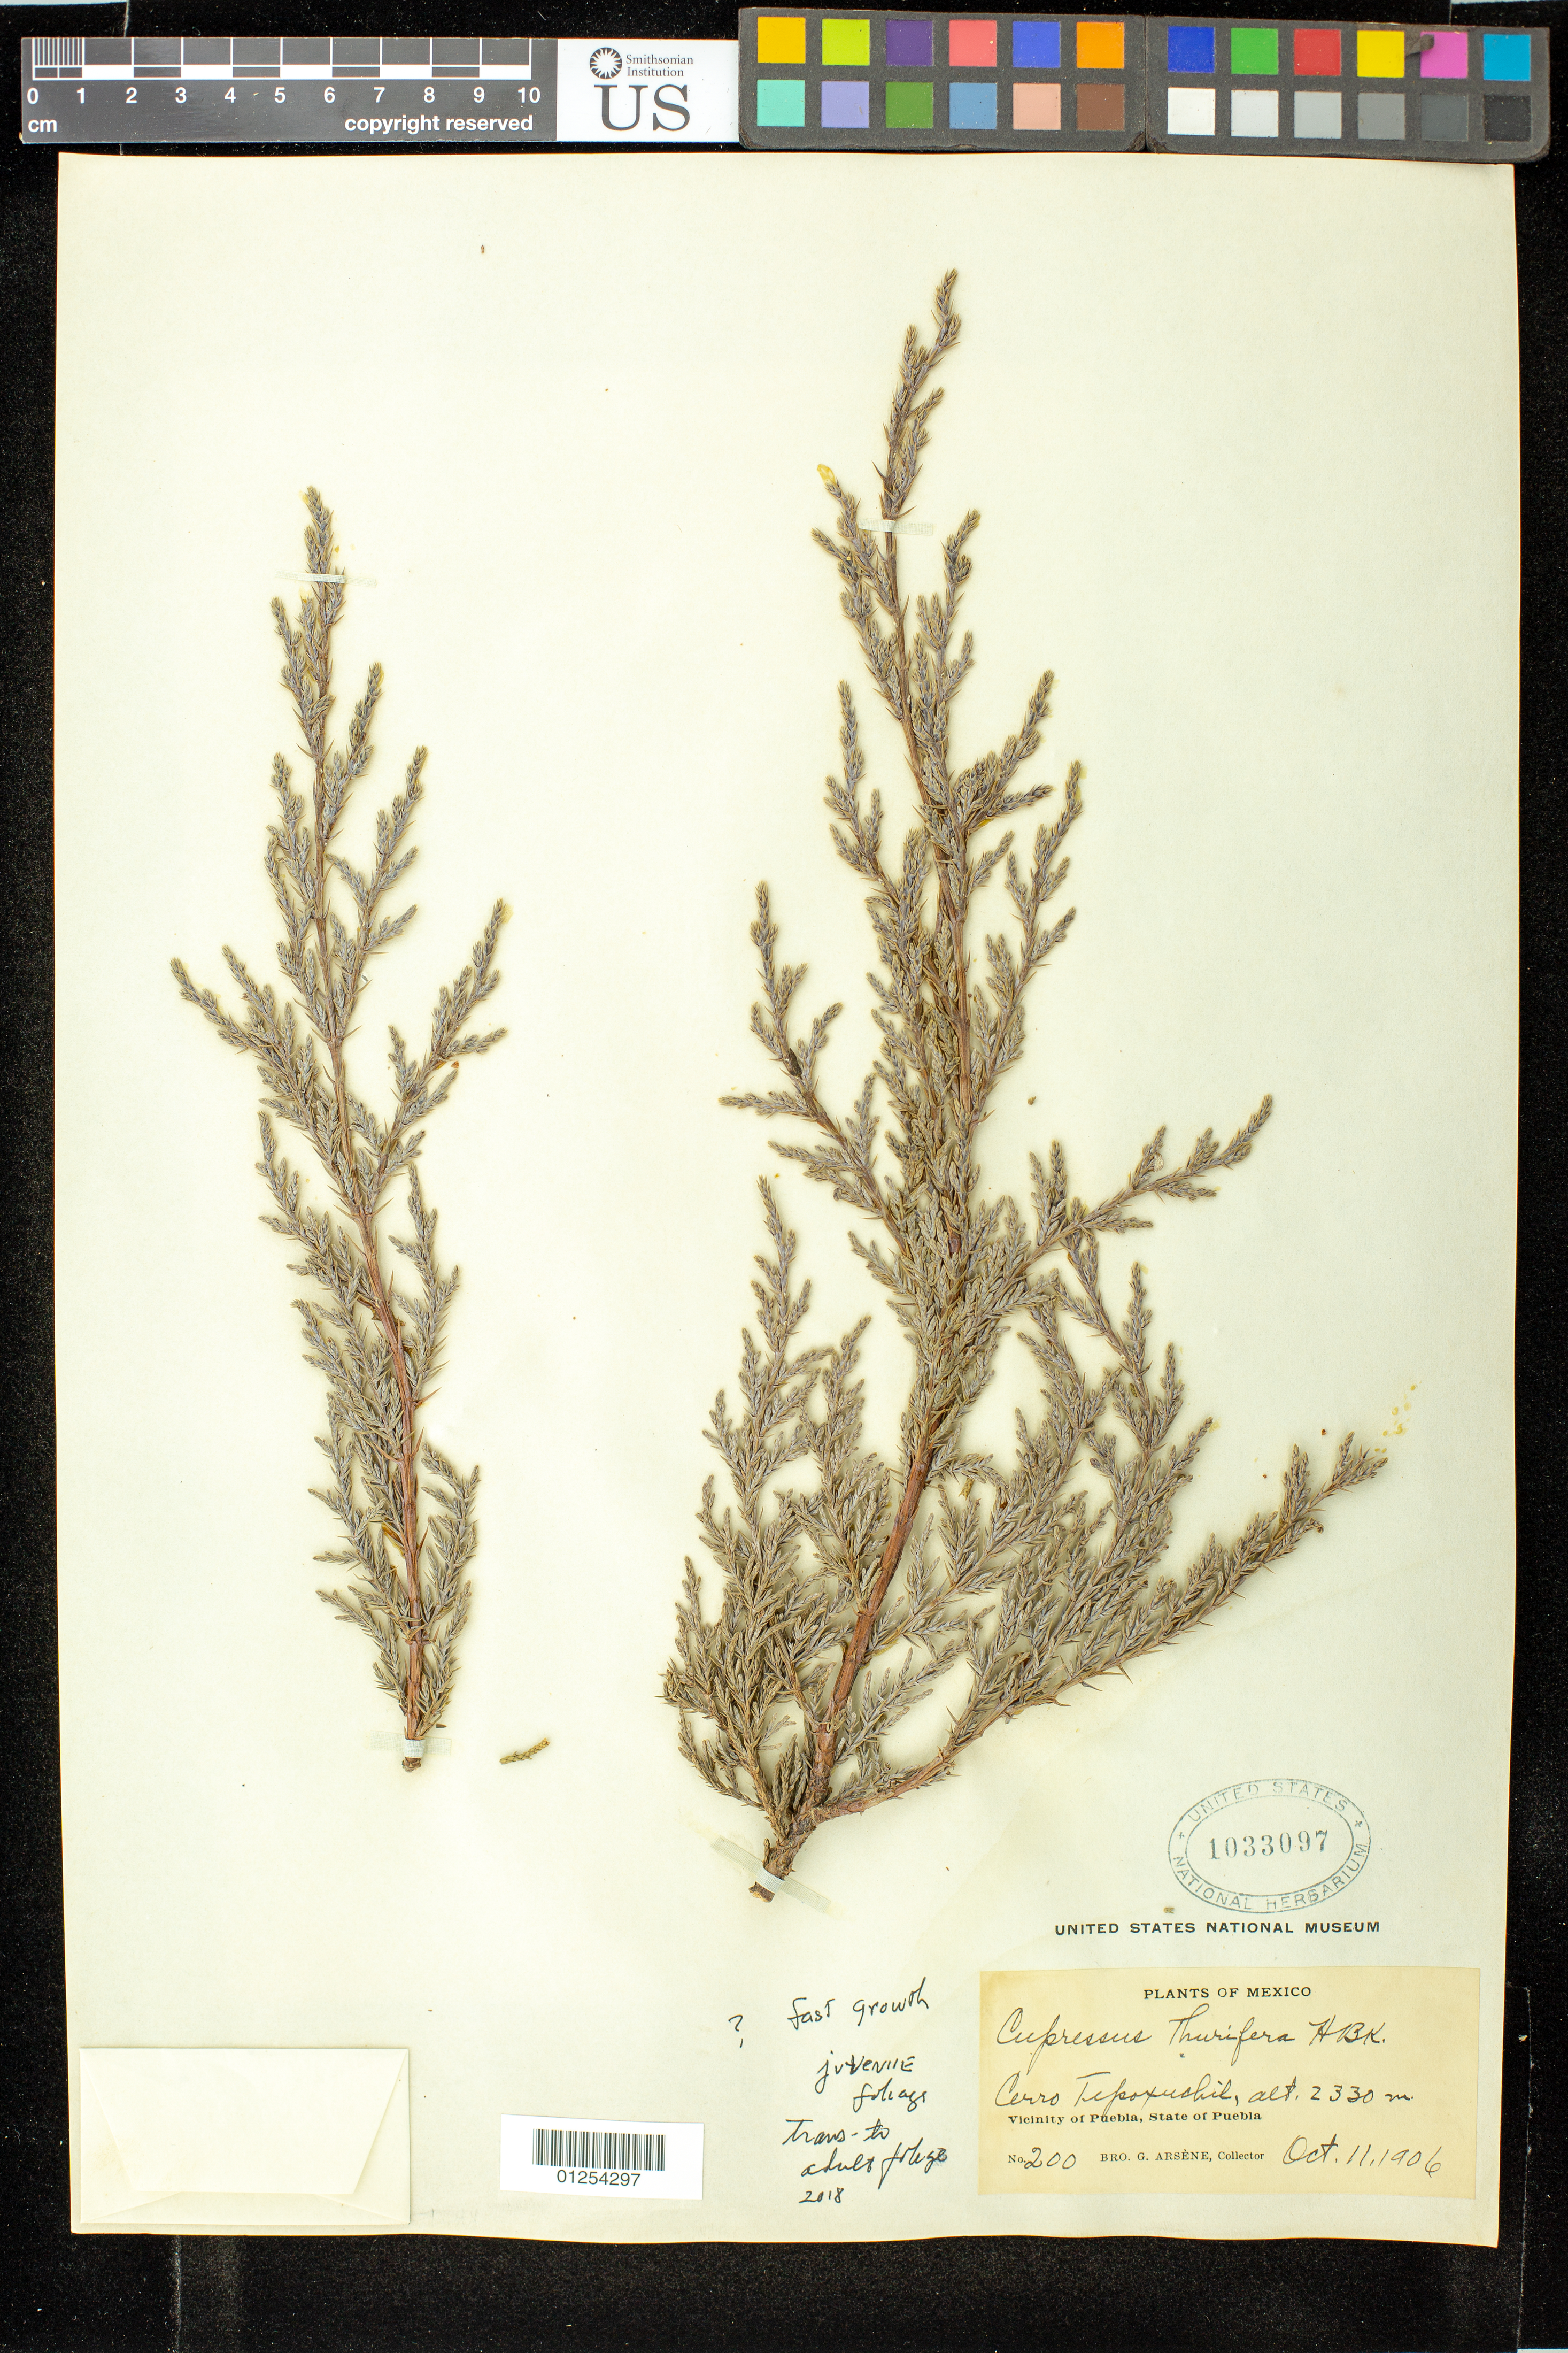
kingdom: Plantae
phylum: Tracheophyta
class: Pinopsida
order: Pinales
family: Cupressaceae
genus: Juniperus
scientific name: Juniperus flaccida var. poblana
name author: Martínez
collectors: Bro. G. Arsène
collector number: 200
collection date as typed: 11 Oct 1906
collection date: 1906-10-11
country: Mexico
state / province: Puebla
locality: Vicinity of Puebla: Cerro Tepoxuchil.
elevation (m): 2330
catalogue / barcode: US 1033097